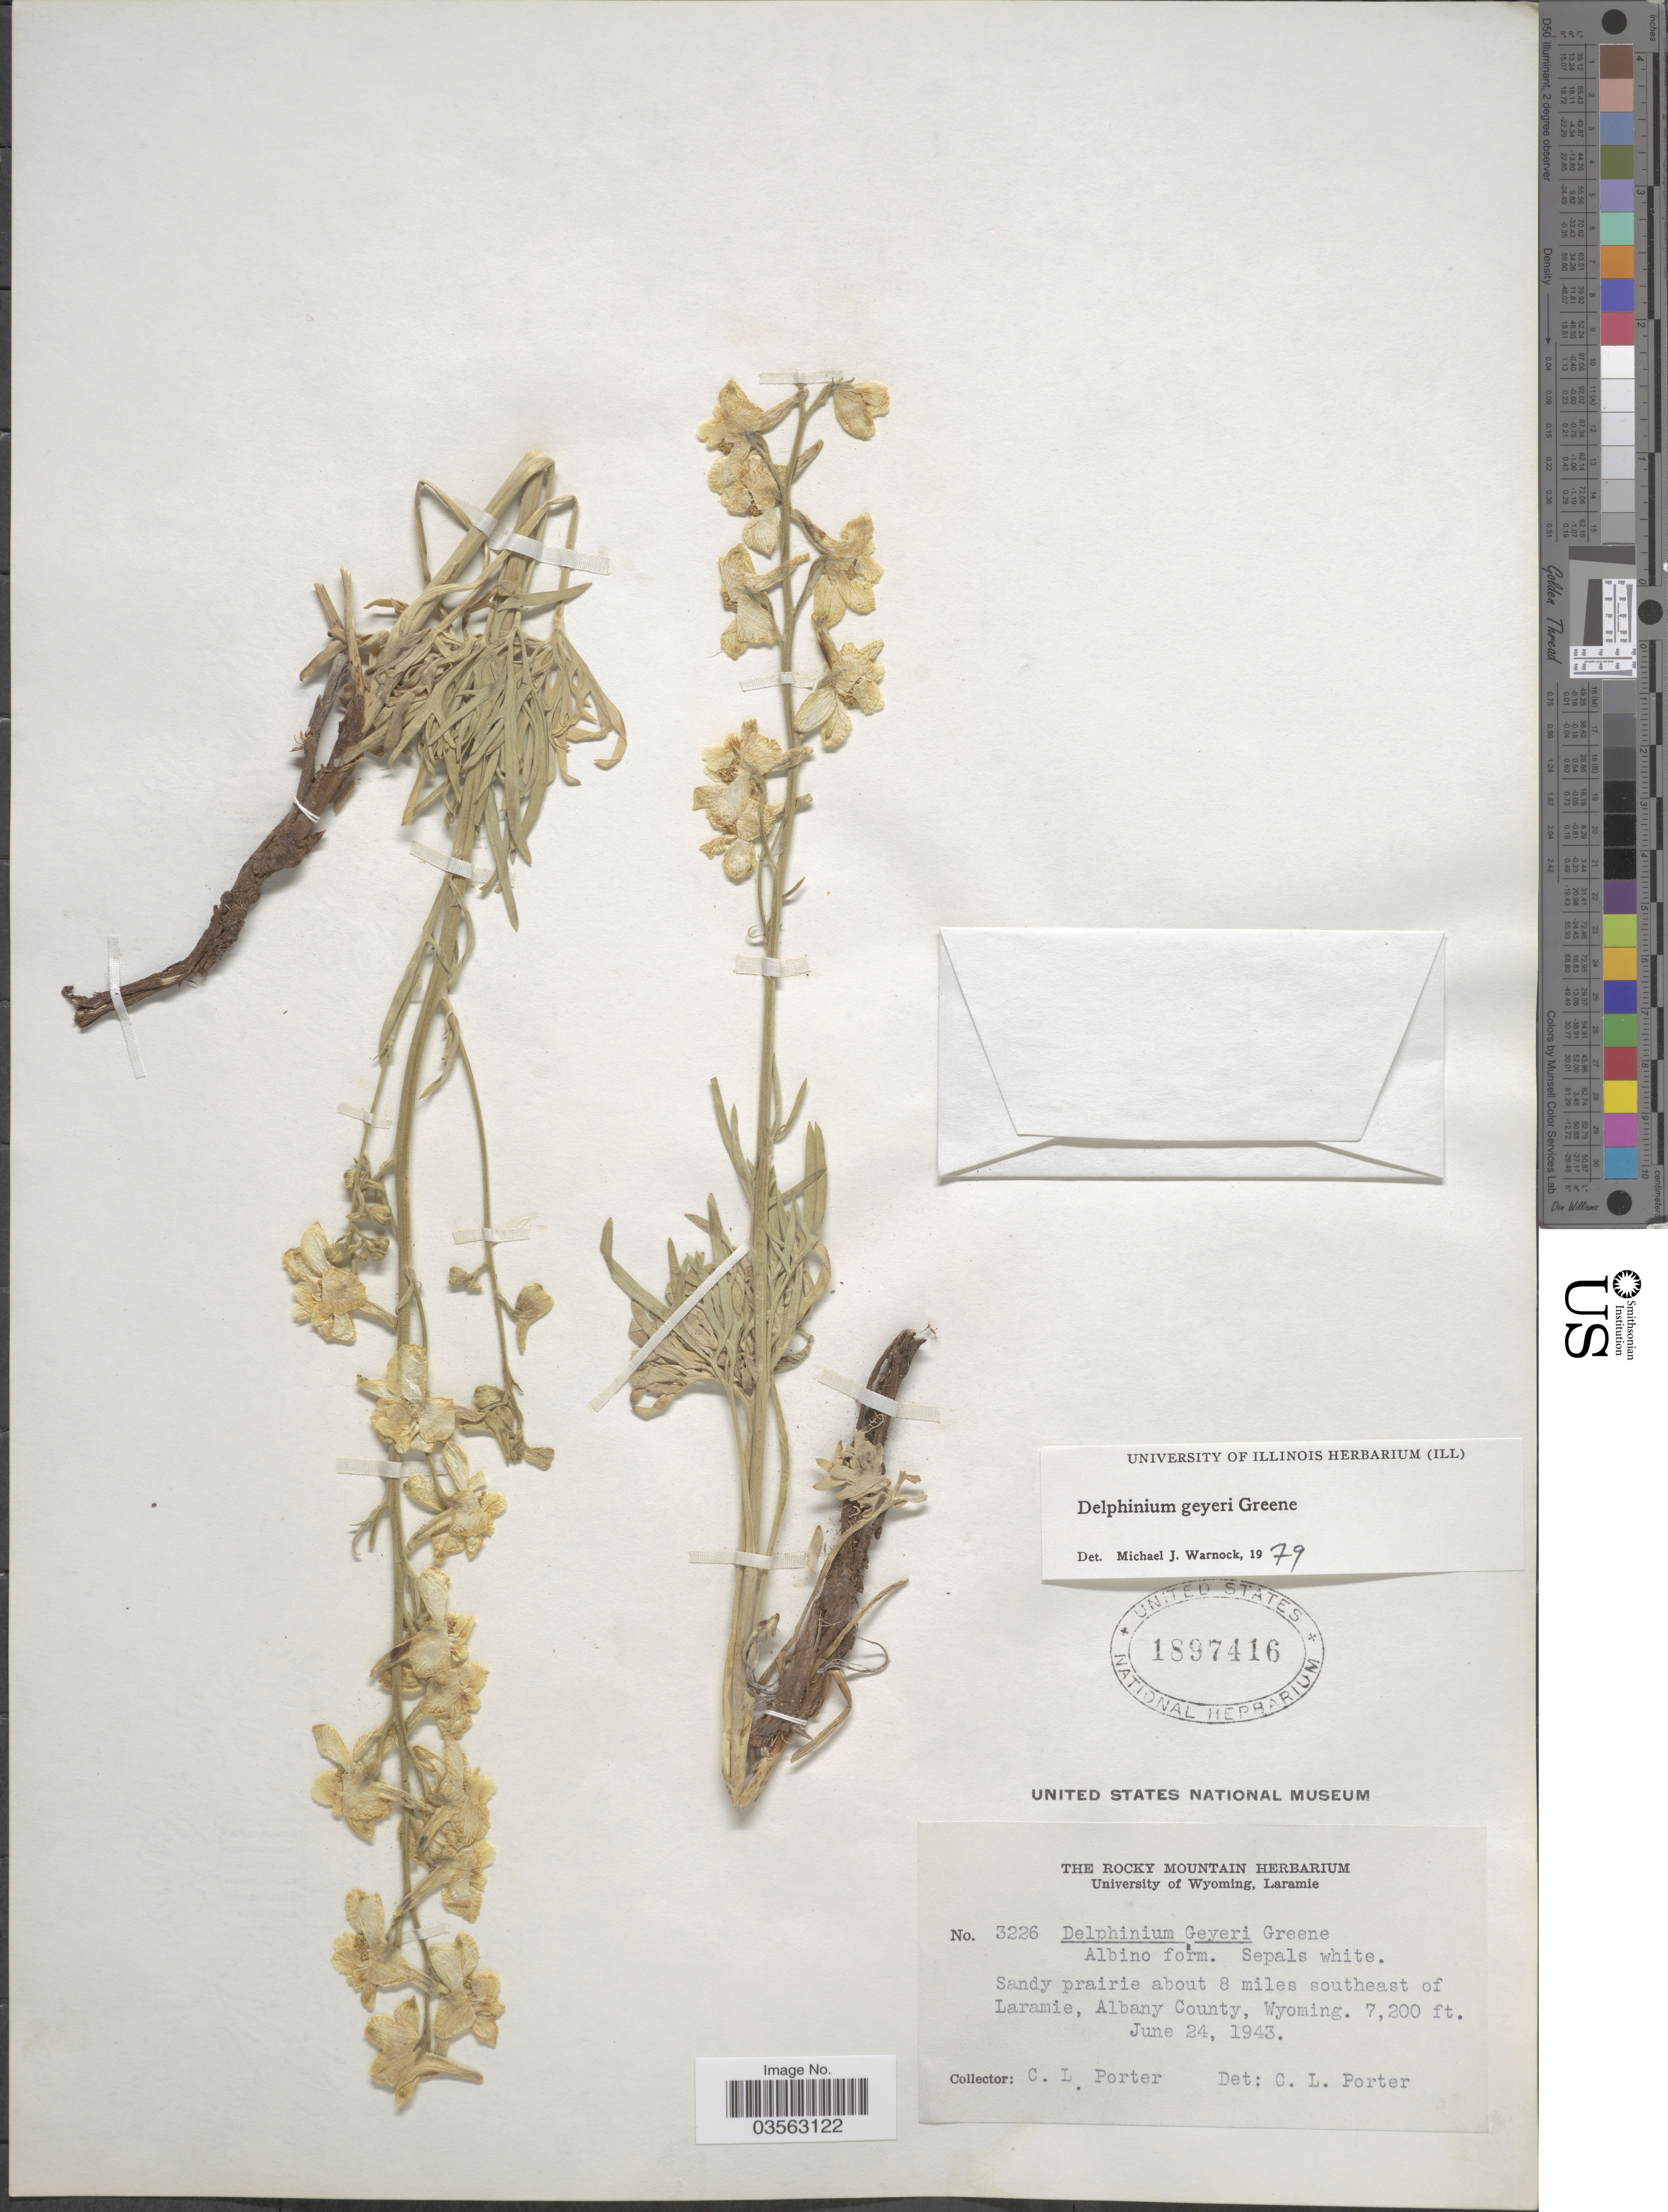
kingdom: Plantae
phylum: Tracheophyta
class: Magnoliopsida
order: Ranunculales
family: Ranunculaceae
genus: Delphinium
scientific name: Delphinium geyeri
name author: Greene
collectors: C. L. Porter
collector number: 3226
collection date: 1943-06-24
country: United States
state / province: Wyoming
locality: Sandy prairie about 8 miles southeast of Laramie, Albany County.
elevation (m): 2195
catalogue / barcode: US 1897416